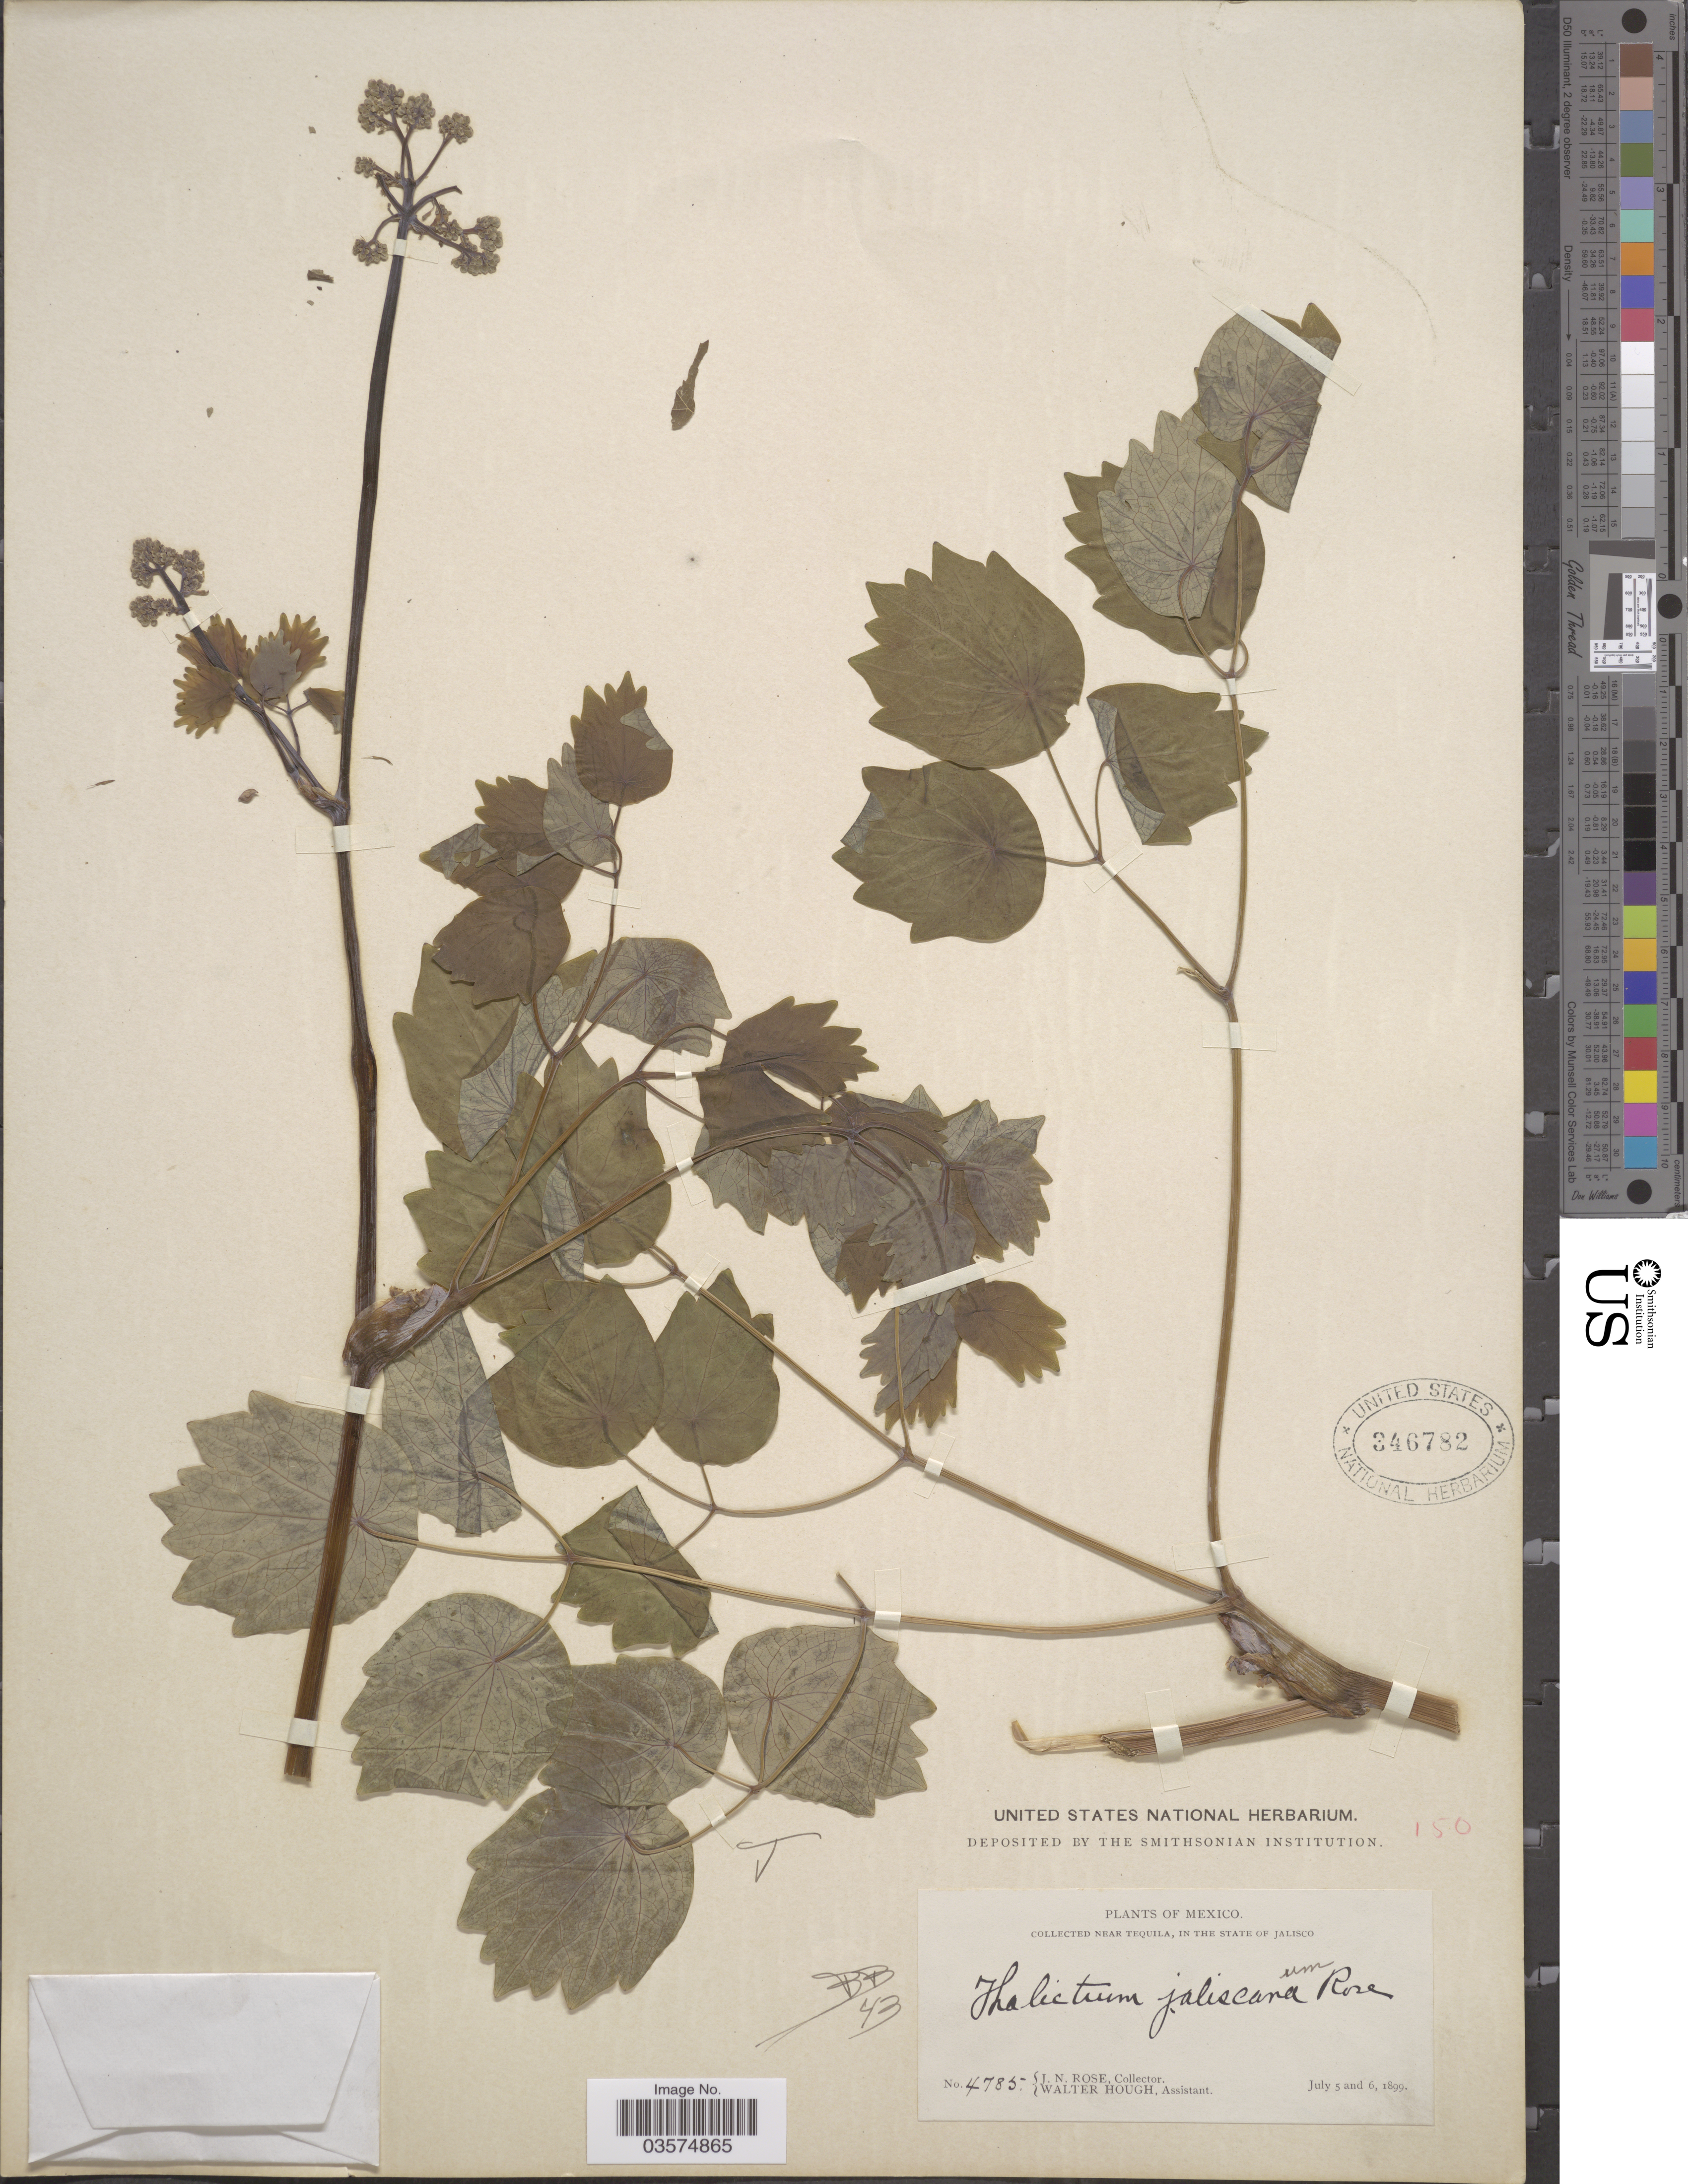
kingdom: Plantae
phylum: Tracheophyta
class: Magnoliopsida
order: Ranunculales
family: Ranunculaceae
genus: Thalictrum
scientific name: Thalictrum jaliscanum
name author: Rose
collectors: J. N. Rose & W. Hough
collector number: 4785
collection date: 1899-07-05/1899-07-06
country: Mexico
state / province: Jalisco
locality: Near Tequila.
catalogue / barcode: US 346782